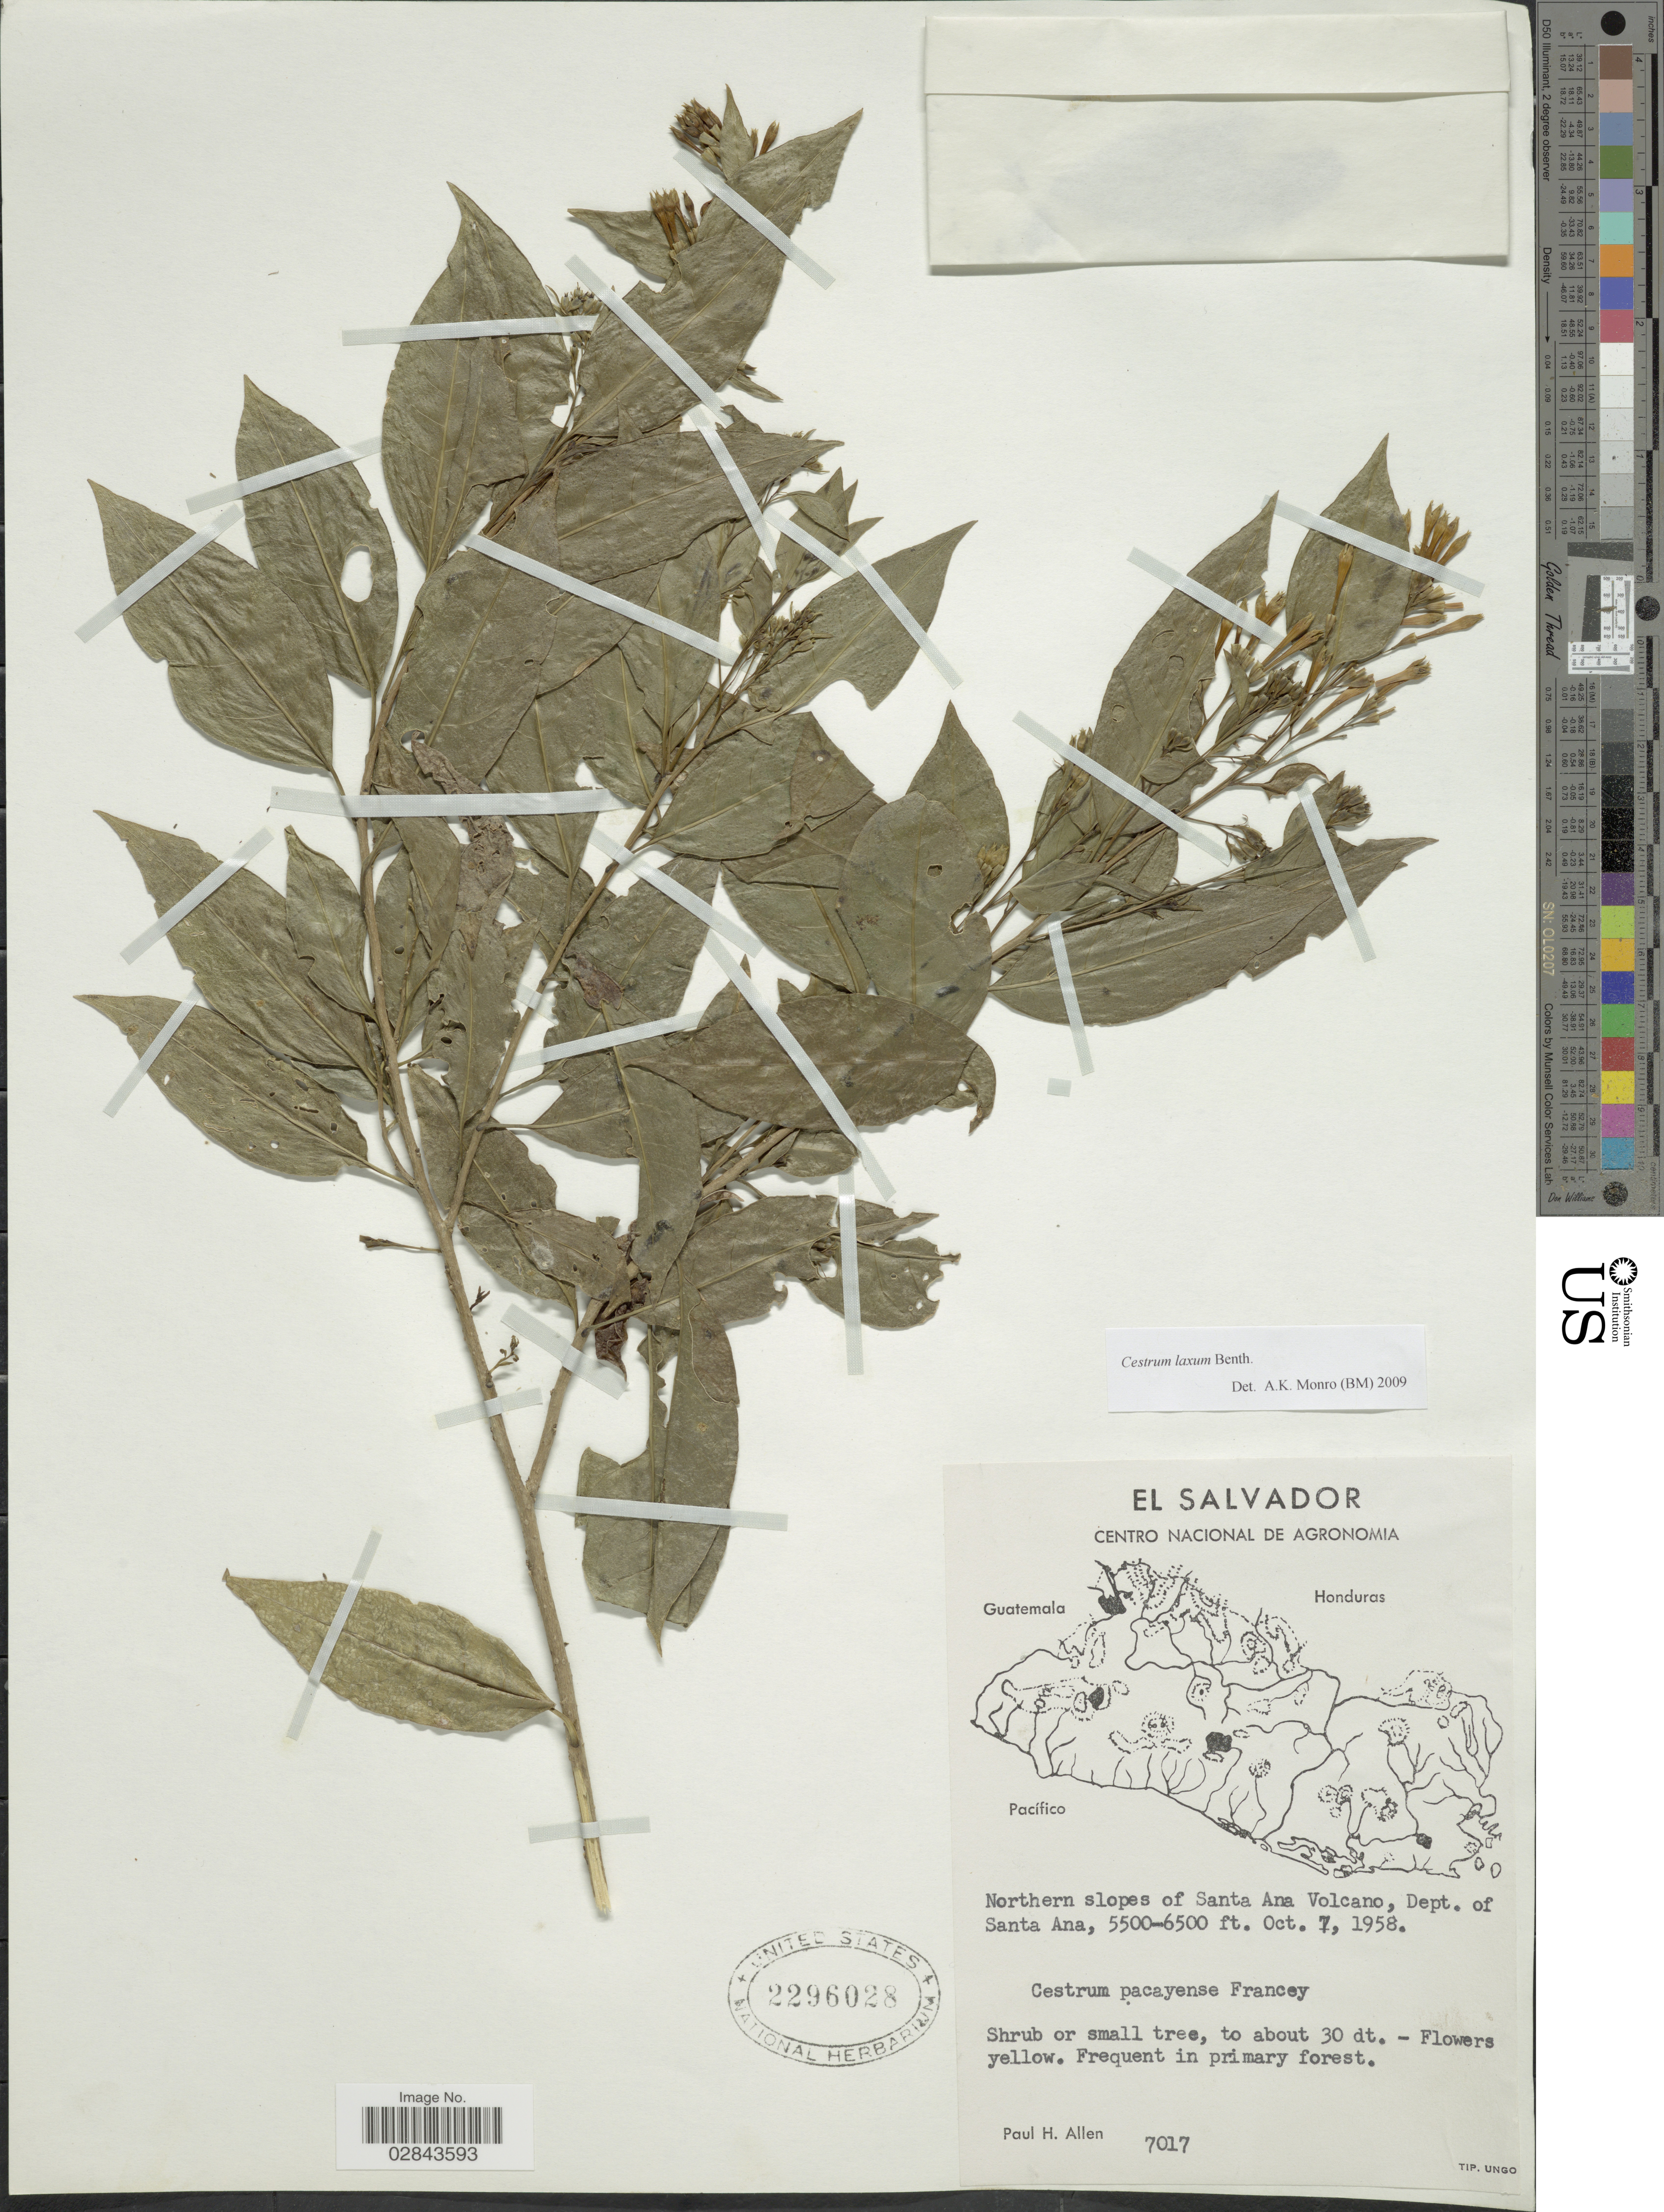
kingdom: Plantae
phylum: Tracheophyta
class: Magnoliopsida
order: Solanales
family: Solanaceae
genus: Cestrum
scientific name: Cestrum laxum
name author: Benth.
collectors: P. H. Allen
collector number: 7017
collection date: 1958-10-07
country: El Salvador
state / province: Santa Ana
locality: Northern slopes of Santa Ana Volcano, Dept. of Santa Ana.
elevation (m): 1676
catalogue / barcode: US 2296028